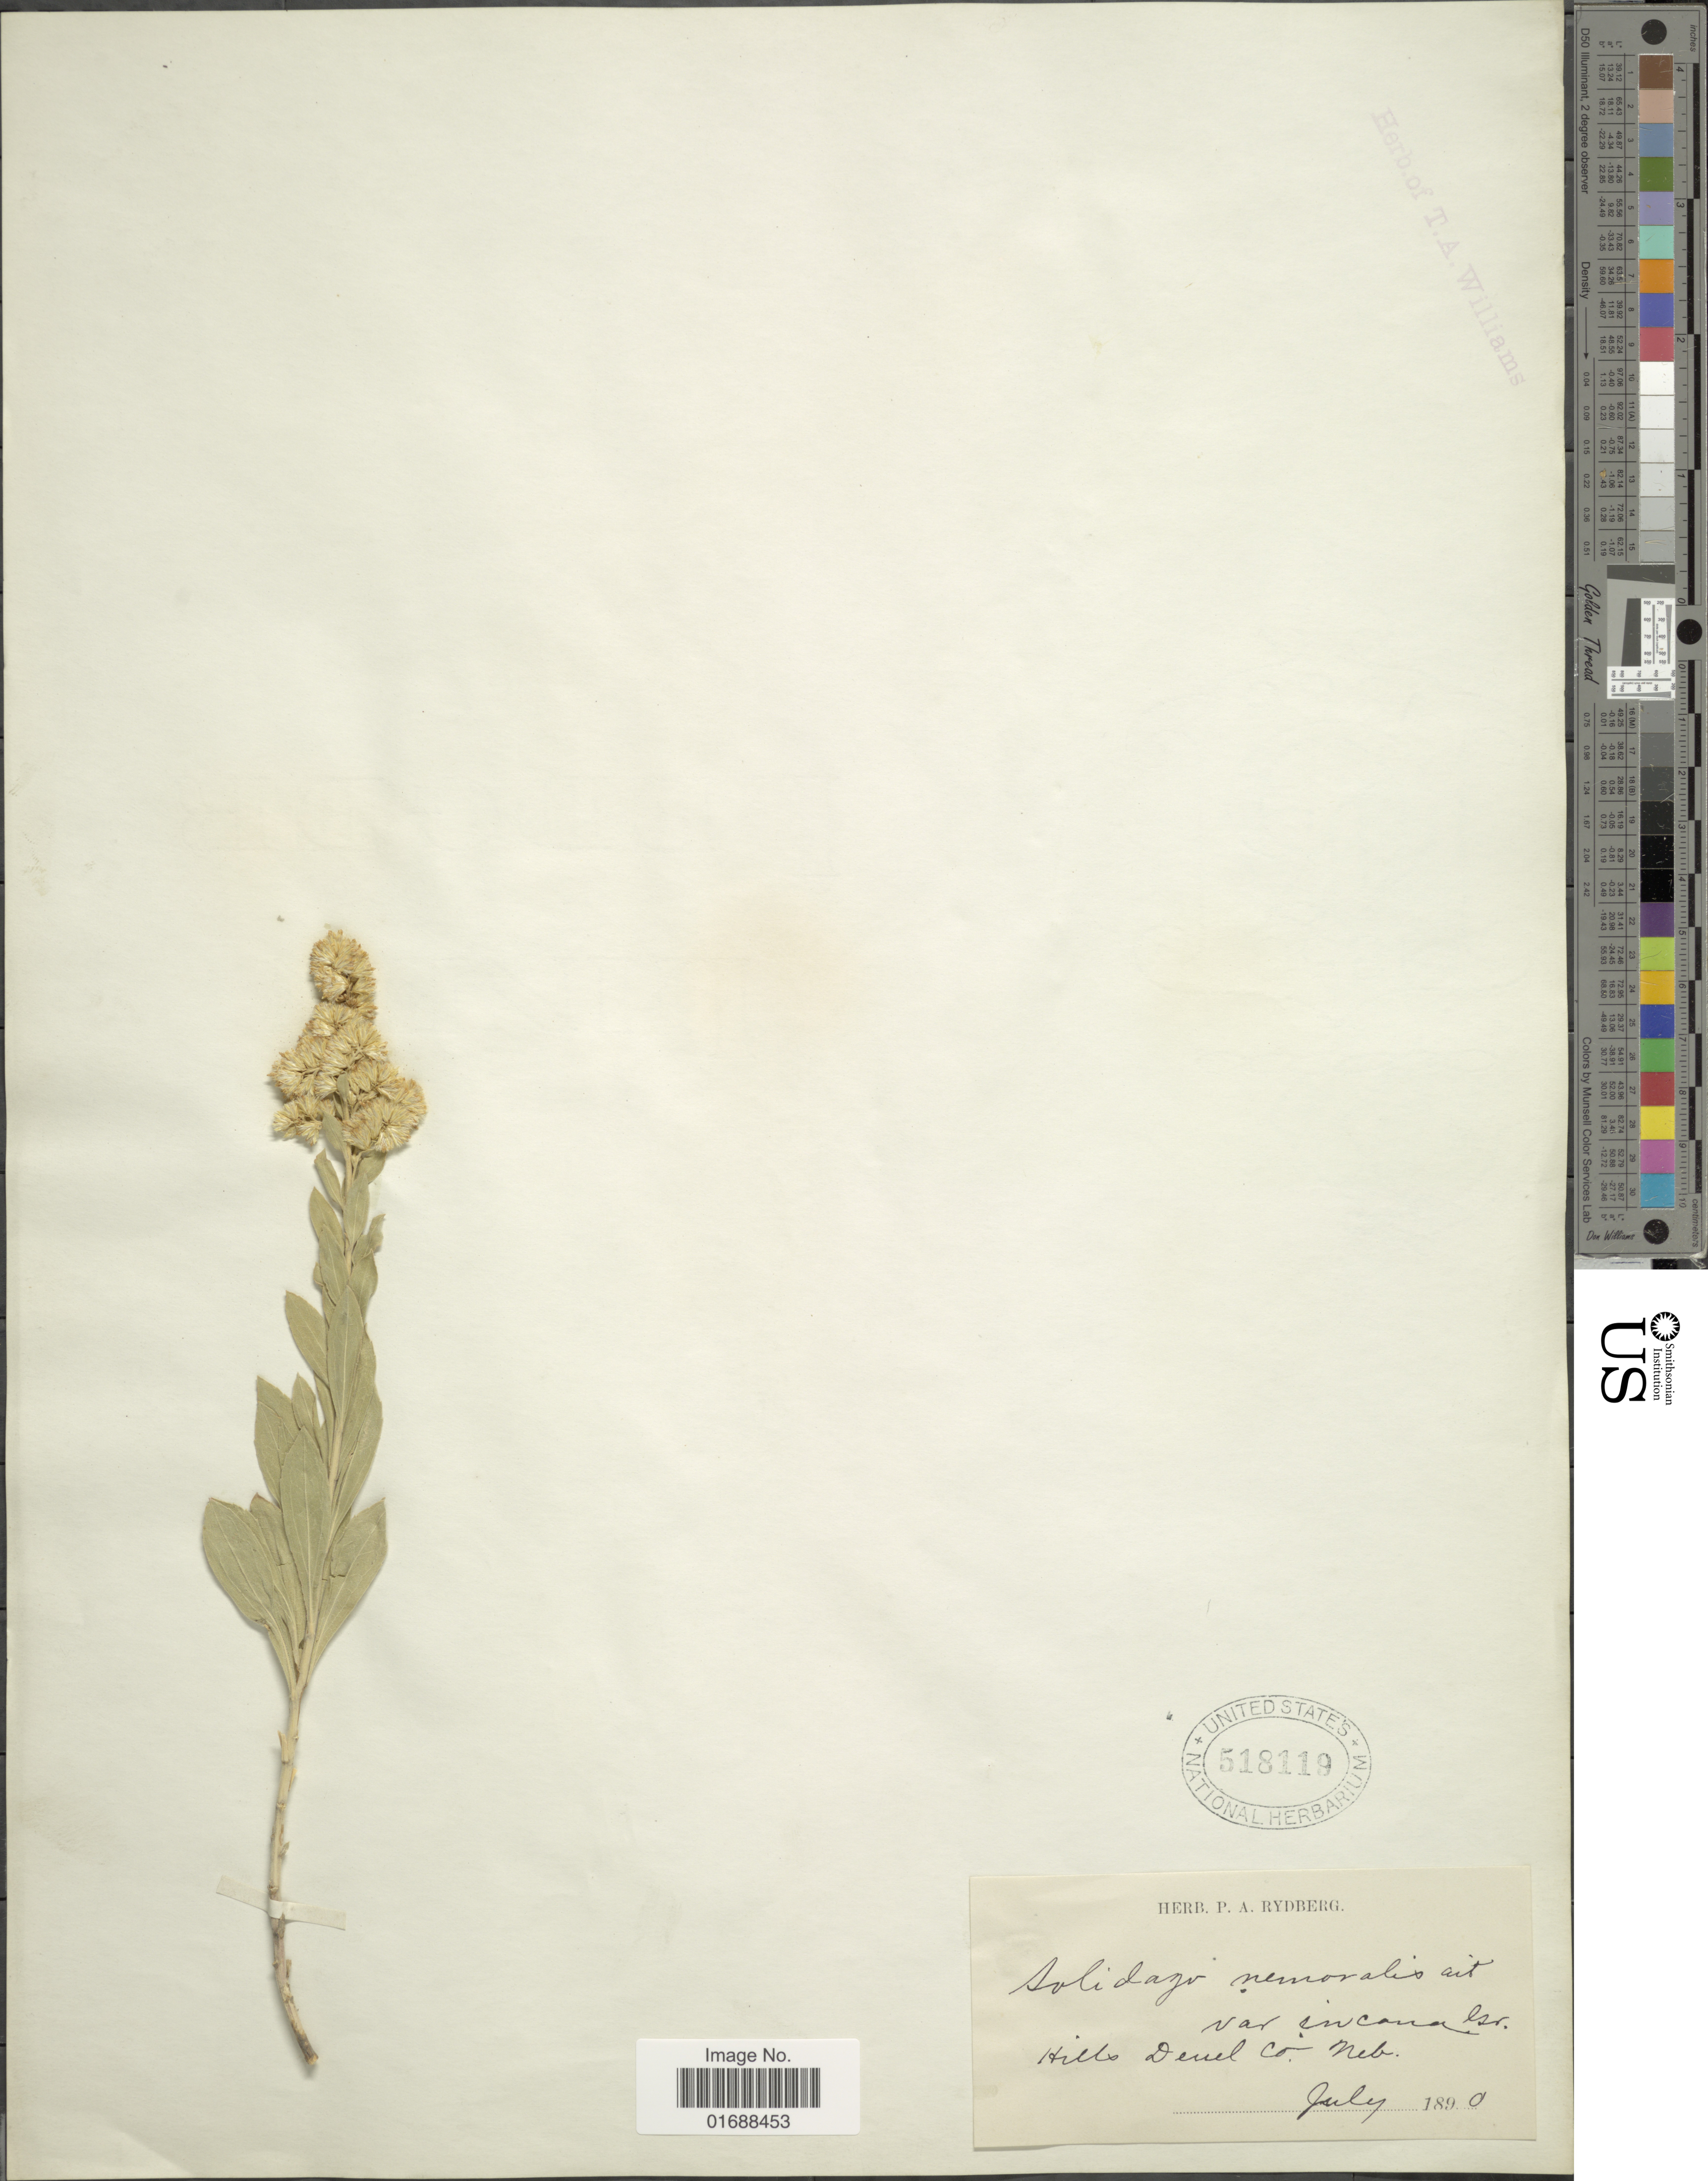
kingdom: Plantae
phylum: Tracheophyta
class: Magnoliopsida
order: Asterales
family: Asteraceae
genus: Solidago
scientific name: Solidago mollis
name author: Bartl.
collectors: ex herb. P. A. Rydberg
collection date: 1890-07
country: United States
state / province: Nebraska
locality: Hills Denel Co.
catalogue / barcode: US 518119